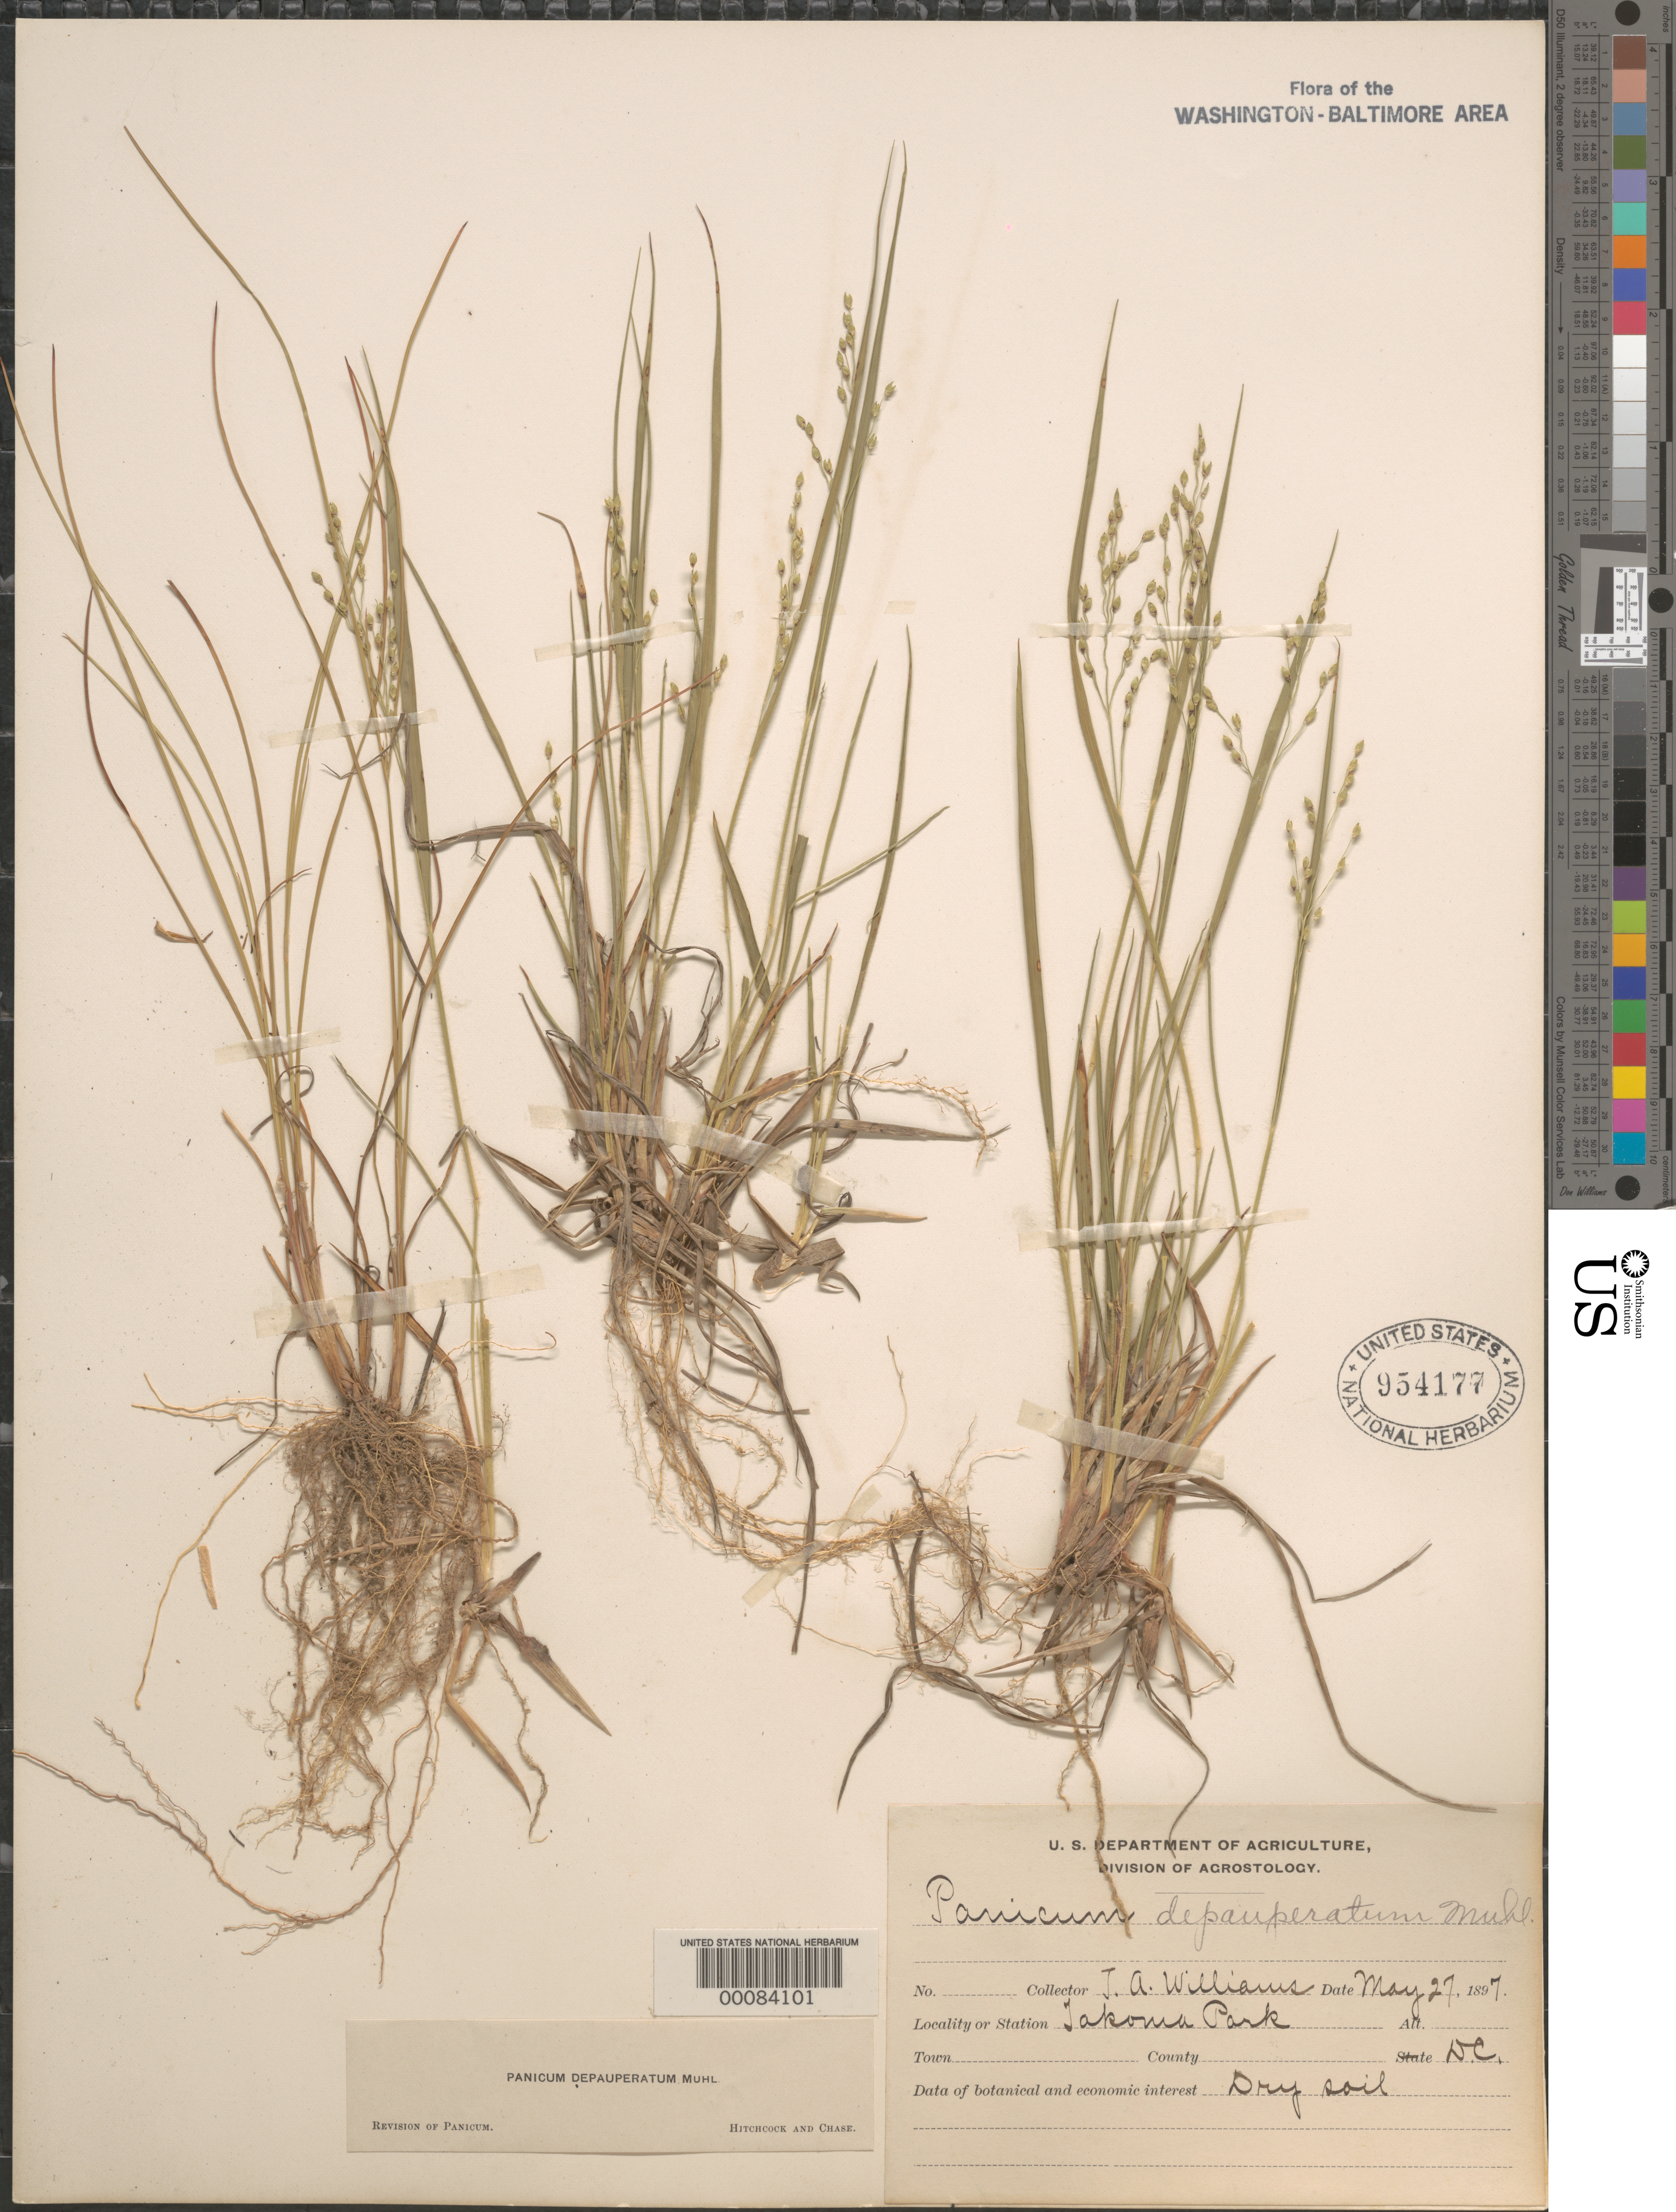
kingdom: Plantae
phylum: Tracheophyta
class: Liliopsida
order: Poales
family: Poaceae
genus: Dichanthelium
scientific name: Dichanthelium depauperatum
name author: (Muhl.) Gould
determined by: Hitchcock, A. S.; Chase, [M.] A.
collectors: J. A. Williams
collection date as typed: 27 May 1897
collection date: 1897-05-27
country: United States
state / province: District of Columbia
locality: Takoma Park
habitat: Dry soil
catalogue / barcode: US 954177